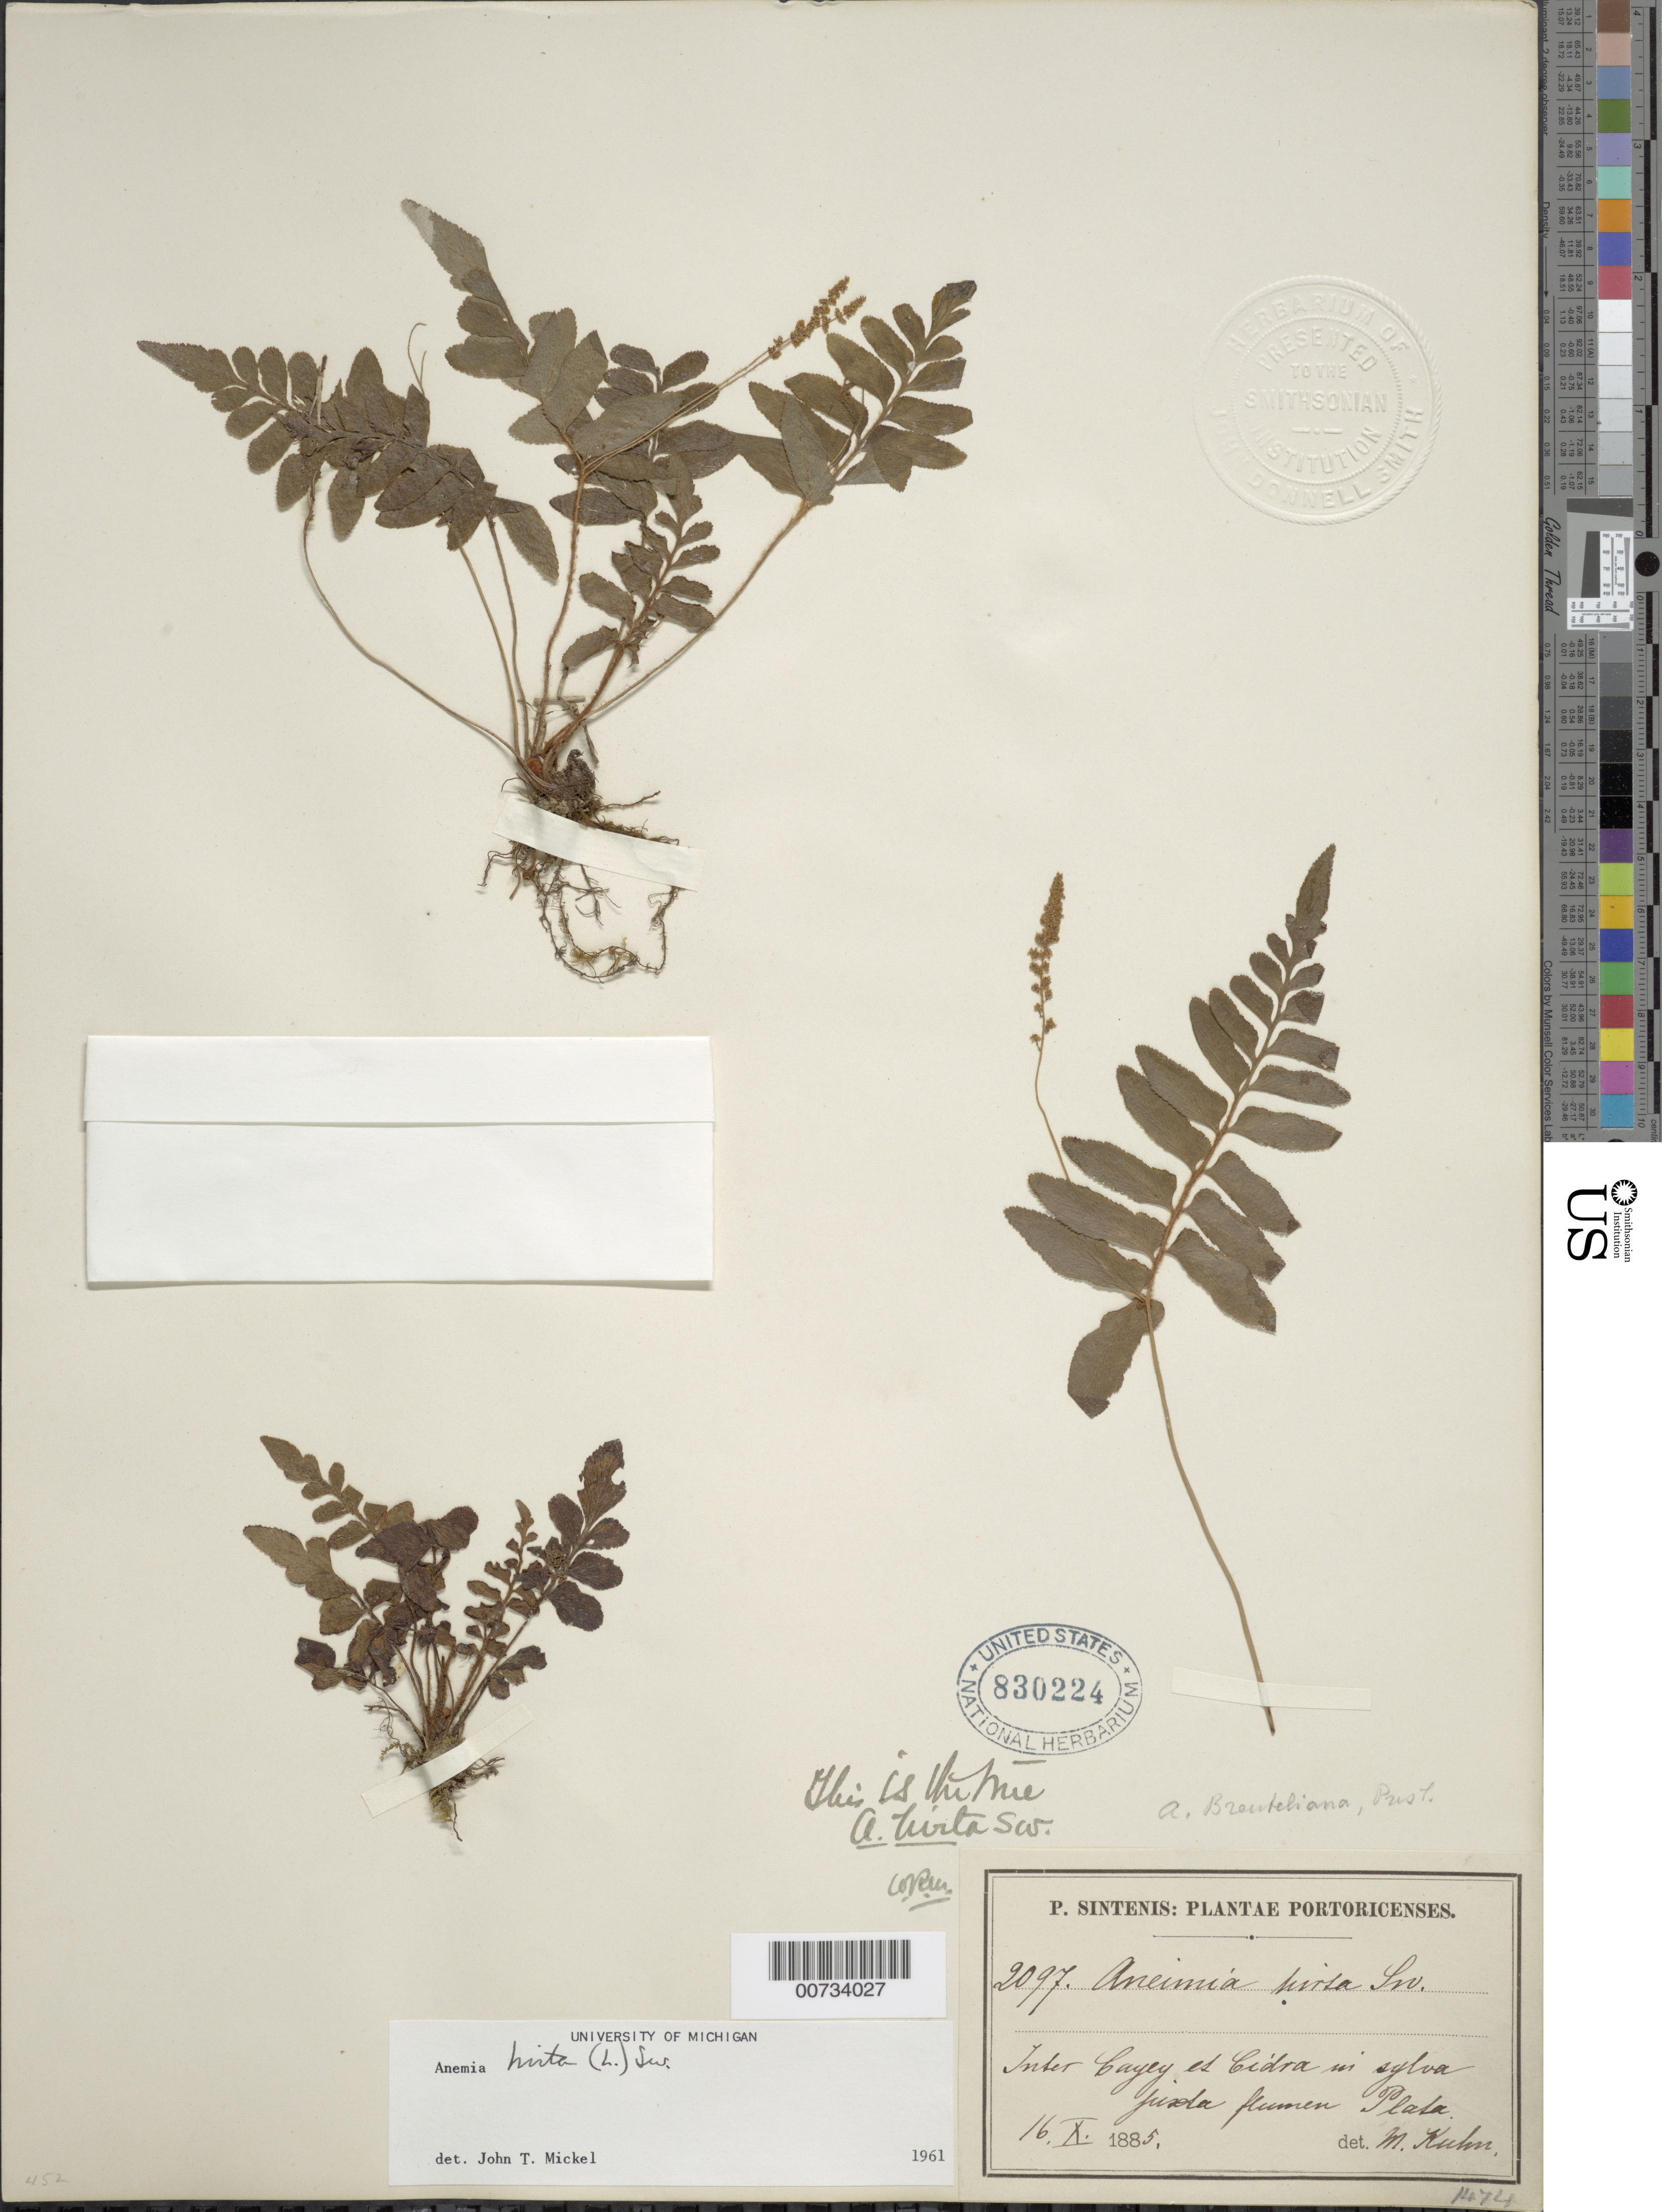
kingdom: Plantae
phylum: Tracheophyta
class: Polypodiopsida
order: Schizaeales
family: Anemiaceae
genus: Anemia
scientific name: Anemia hirta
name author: (L.) Sw.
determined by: Mickel, J. T., (NY), New York Botanical Garden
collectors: P. Sintenis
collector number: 2097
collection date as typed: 16 Oct 1885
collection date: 1885-10-16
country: Puerto Rico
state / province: Cayey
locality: Inter Cayey et Cidra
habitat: In sylva linda flumen Plata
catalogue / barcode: US 830224